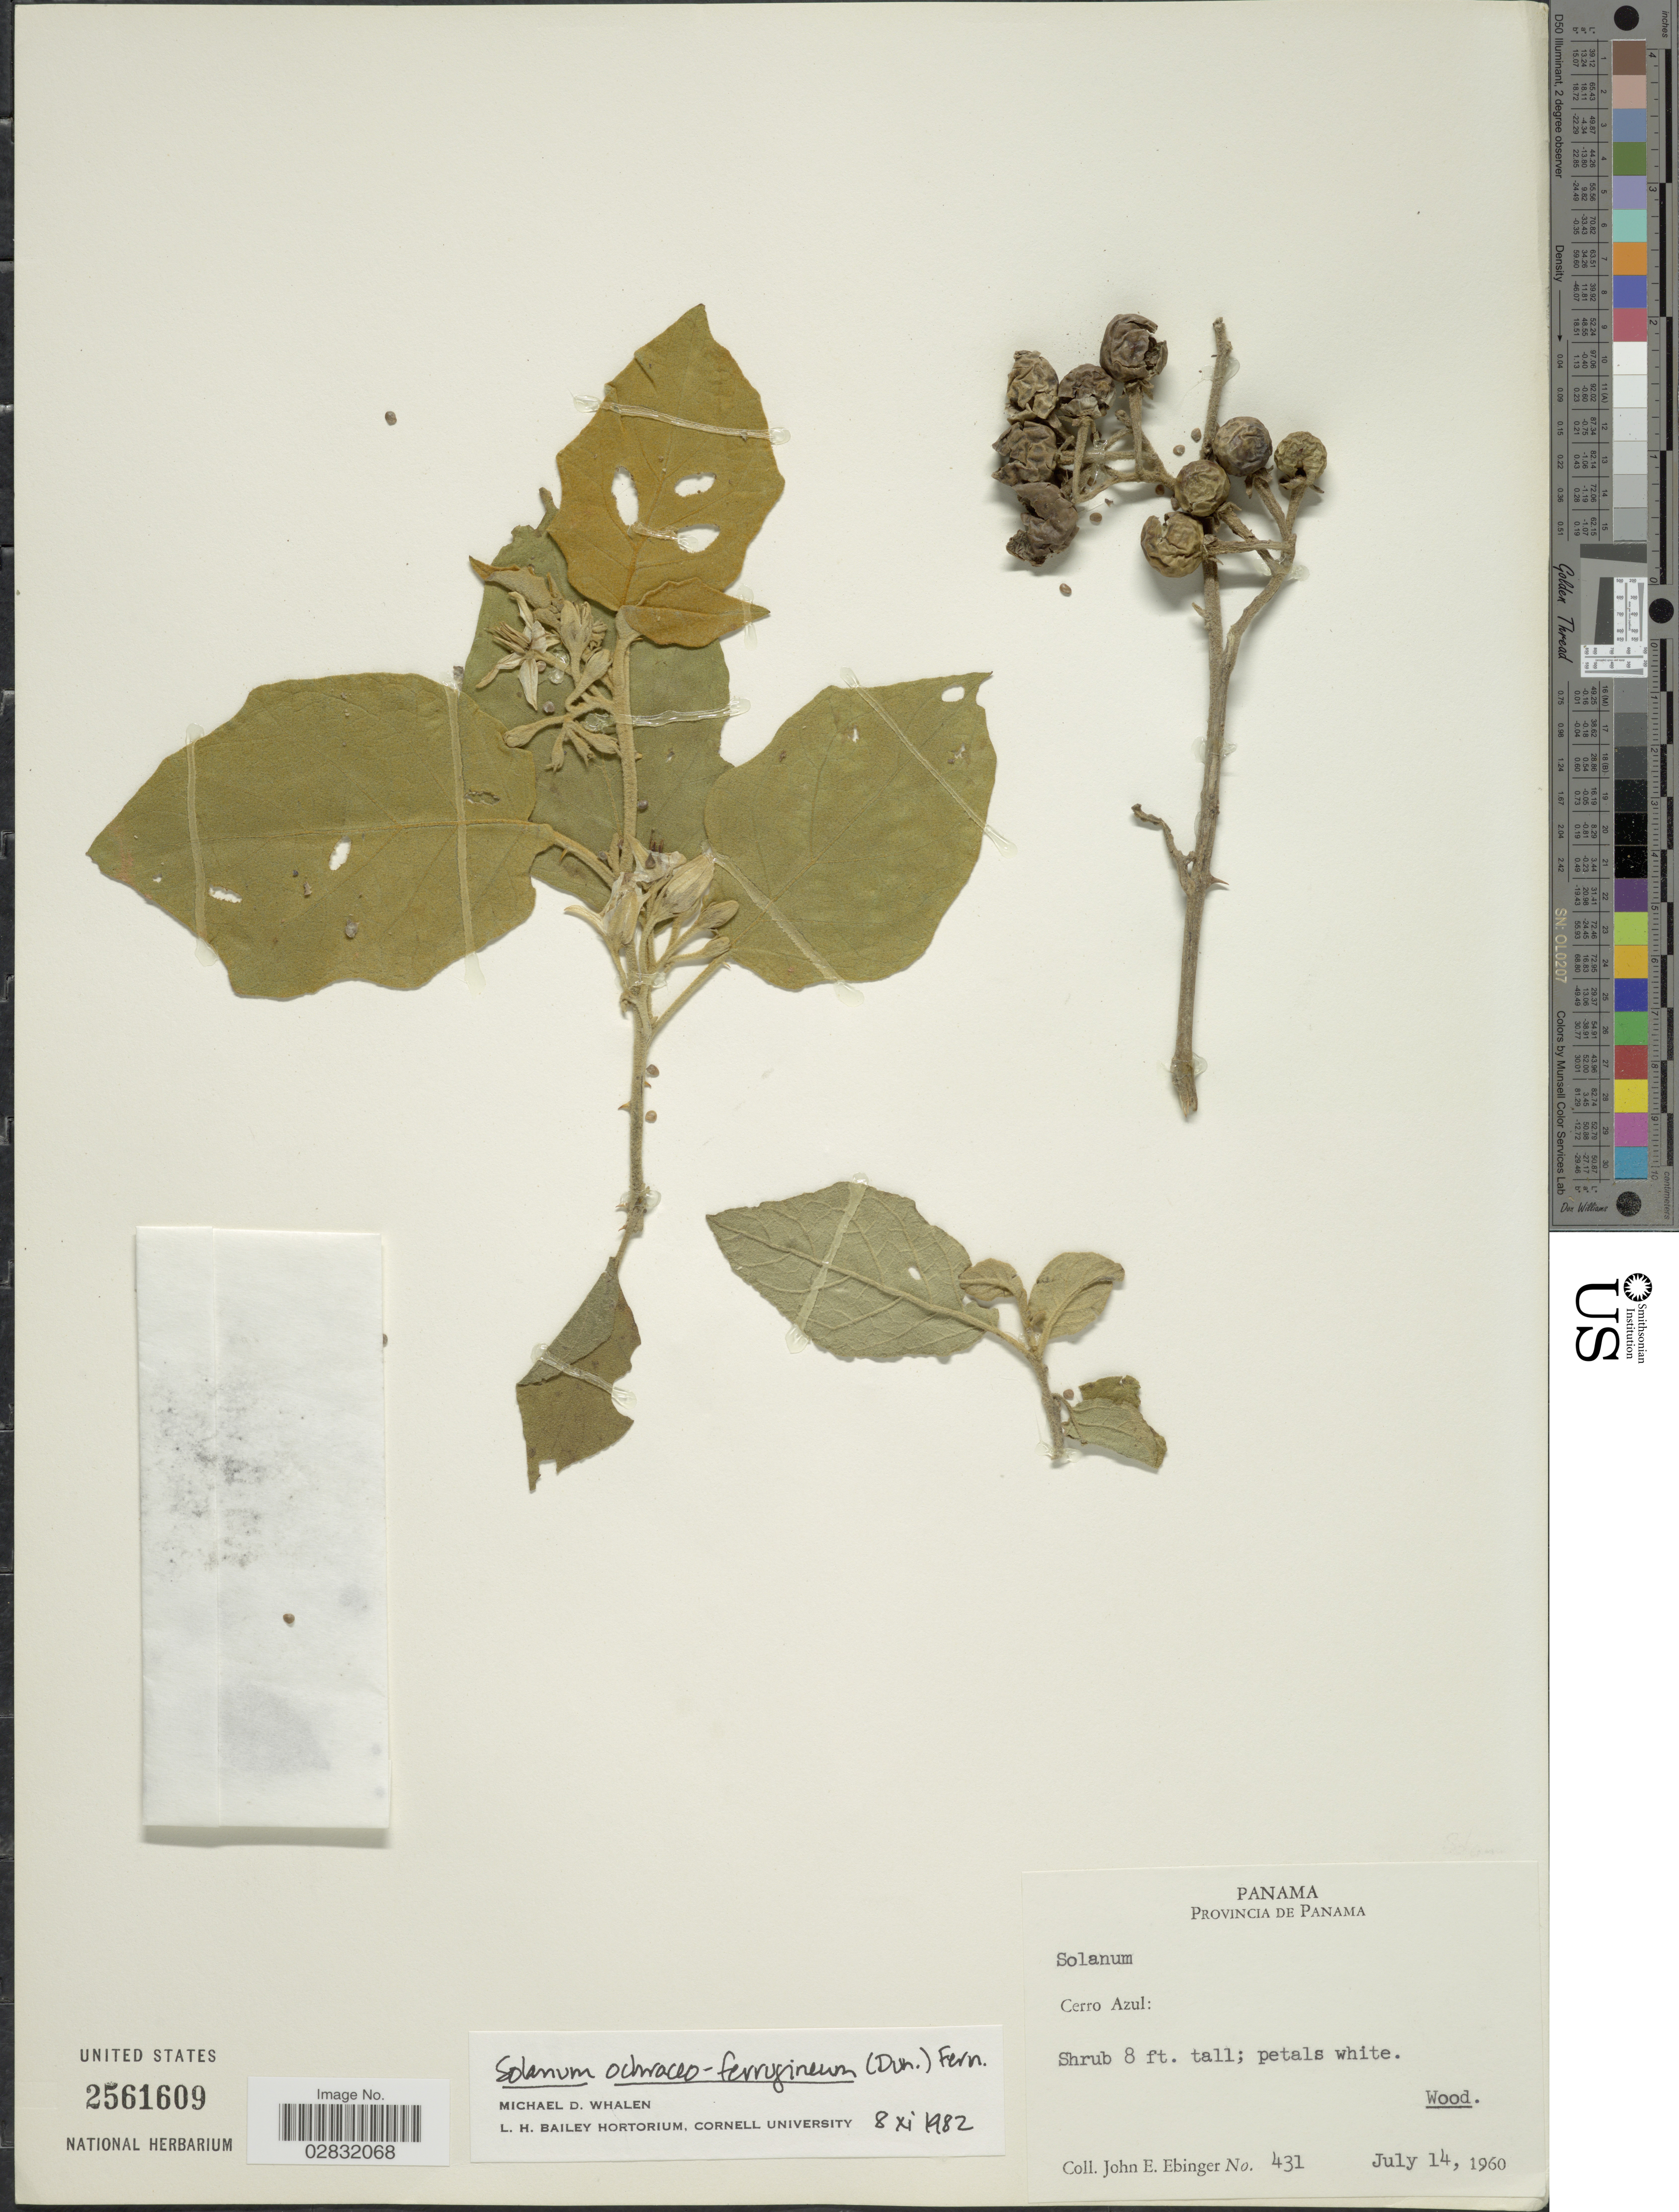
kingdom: Plantae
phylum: Tracheophyta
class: Magnoliopsida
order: Solanales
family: Solanaceae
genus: Solanum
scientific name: Solanum ochraceo-ferrugineum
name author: (Dunal) Fernald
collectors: J. Ebinger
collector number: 431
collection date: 1960-07-14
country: Panama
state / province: Panamá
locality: Provincia de Panama. Cerro Azul.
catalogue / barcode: US 2561609